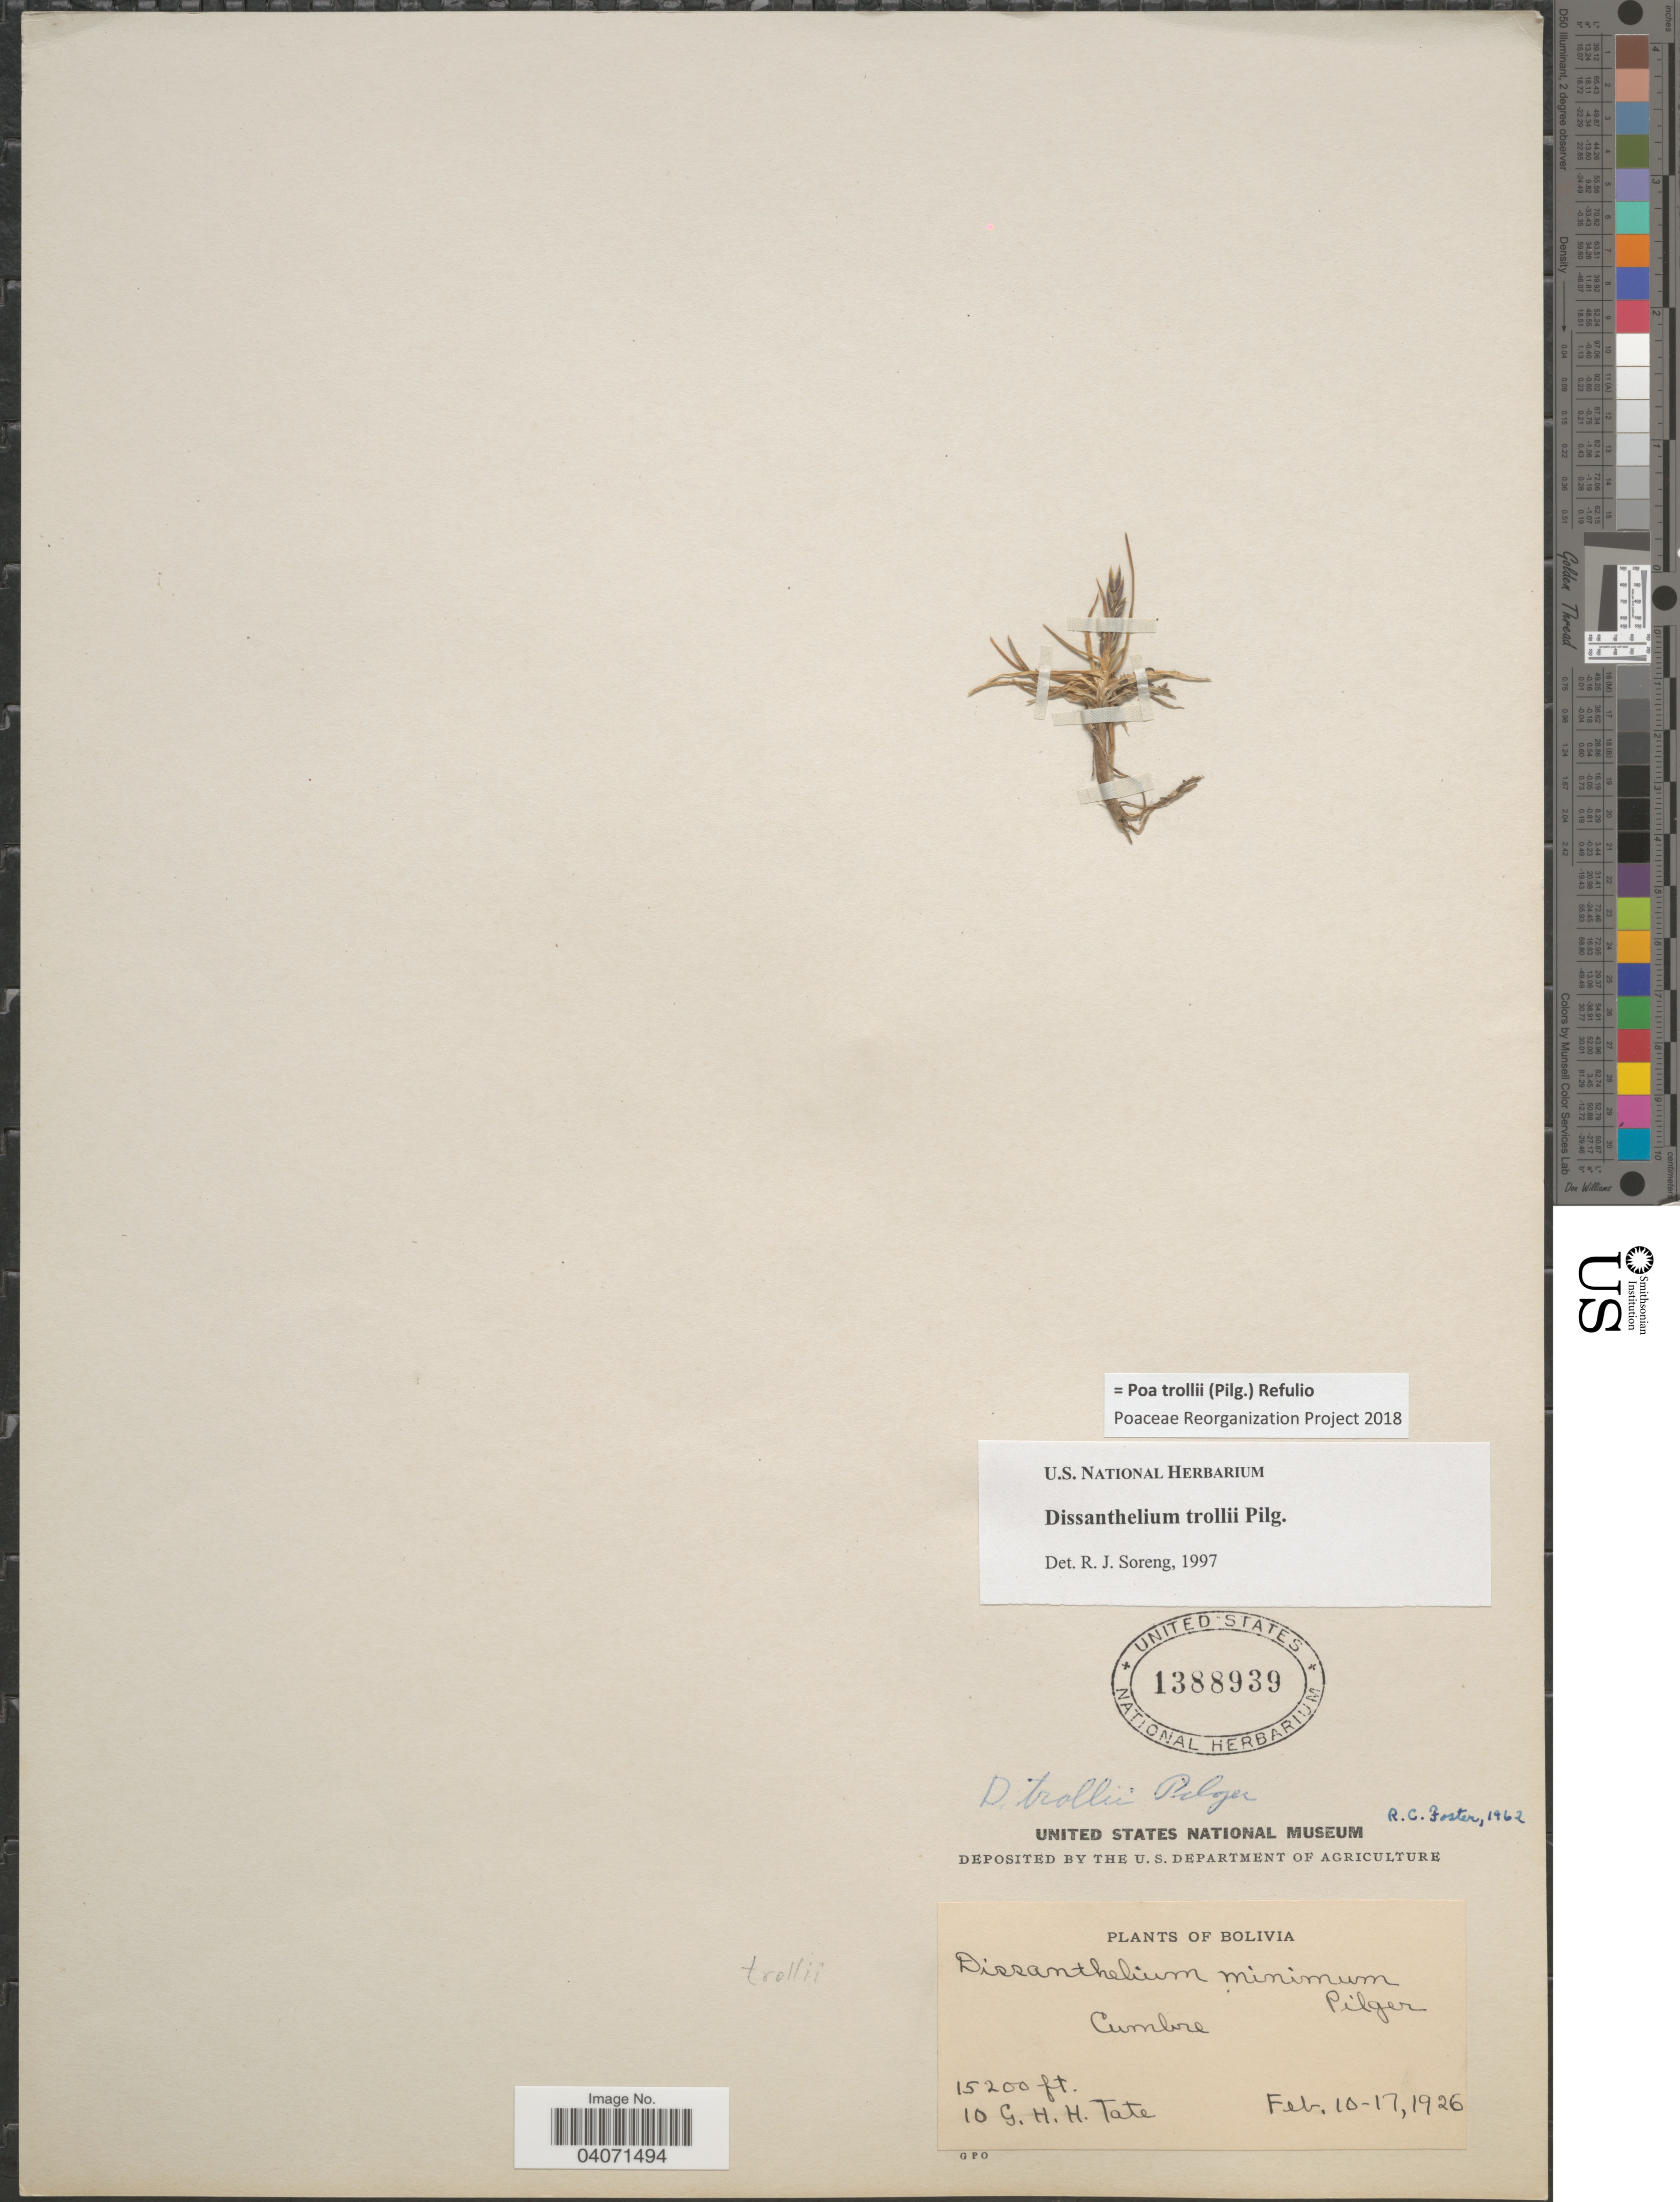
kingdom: Plantae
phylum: Tracheophyta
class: Liliopsida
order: Poales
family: Poaceae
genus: Poa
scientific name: Poa trollii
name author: (Pilg.) Refulio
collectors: G. H. H.Tate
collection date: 1926-02-10/1926-02-17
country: Bolivia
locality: Cumbre.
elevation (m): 4633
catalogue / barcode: US 1388939